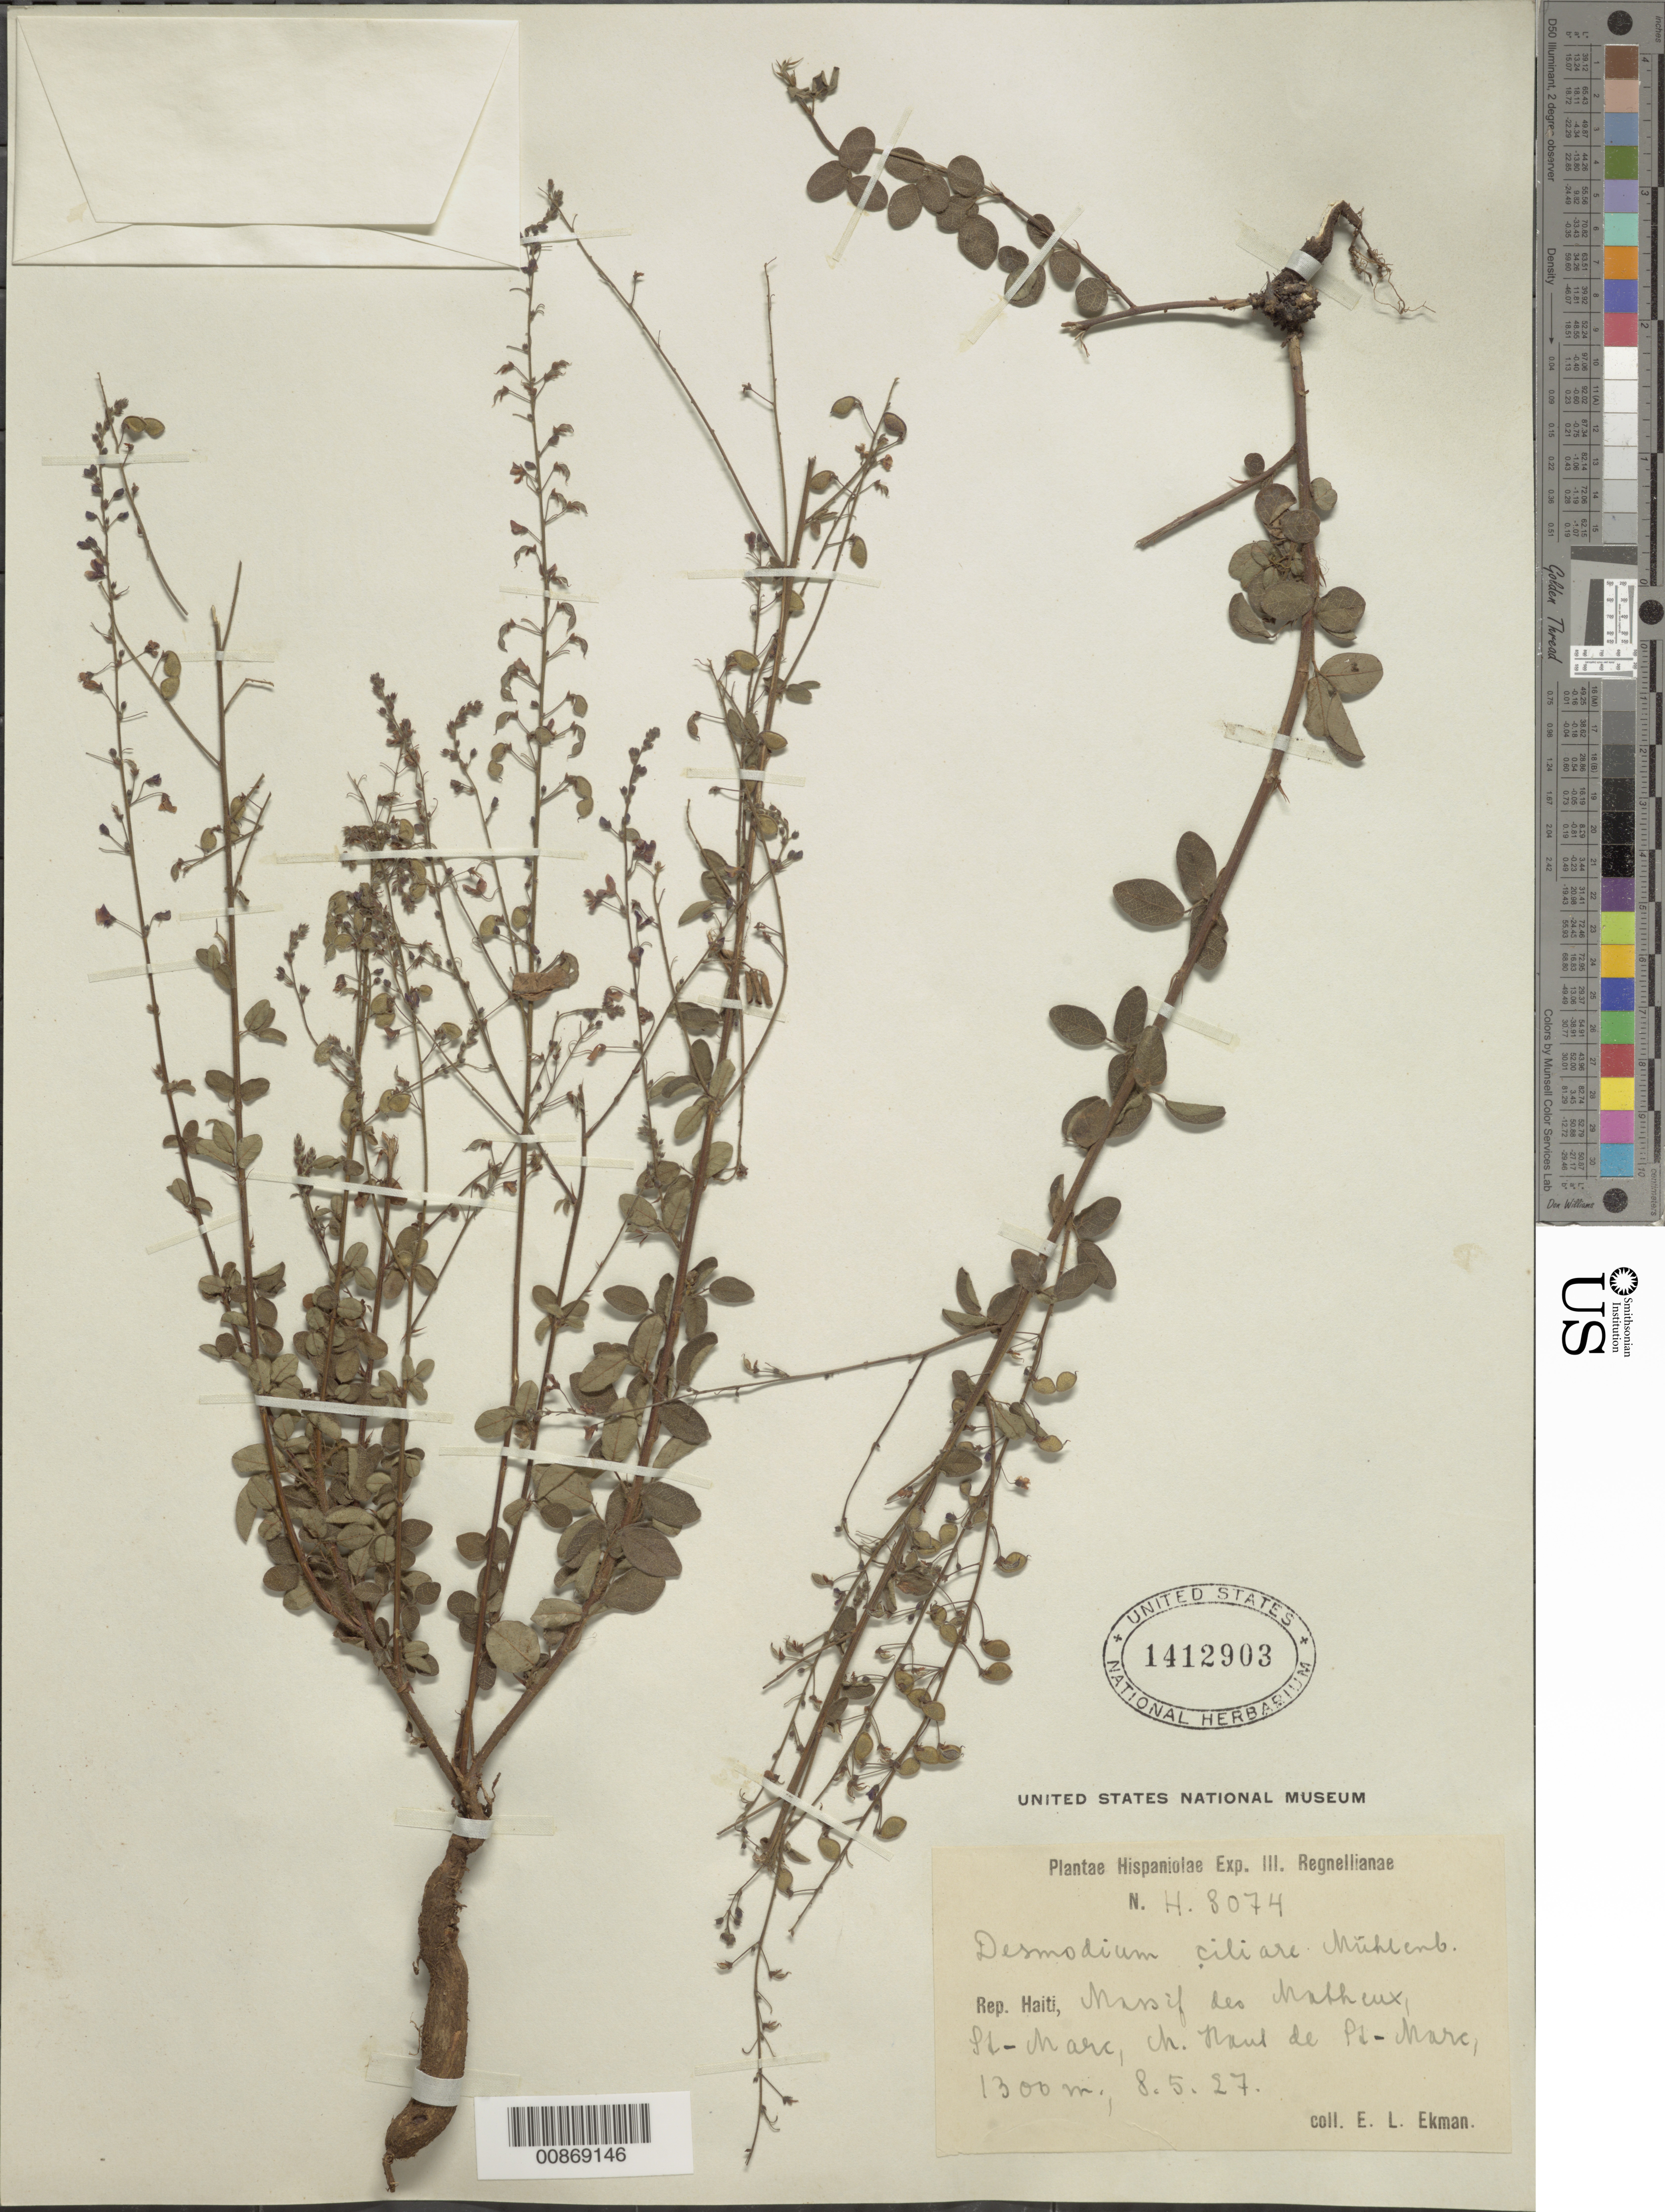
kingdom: Plantae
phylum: Tracheophyta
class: Magnoliopsida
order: Fabales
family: Fabaceae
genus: Desmodium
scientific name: Desmodium ciliare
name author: (Muhl. ex Willd.) DC.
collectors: E. L. Ekman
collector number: H 8074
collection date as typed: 08 May 1927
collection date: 1927-05-08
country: Haiti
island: Hispaniola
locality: Massif des Matheux, St-Marc, M. Haut de St-Marc.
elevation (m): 1300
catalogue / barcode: US 1412903